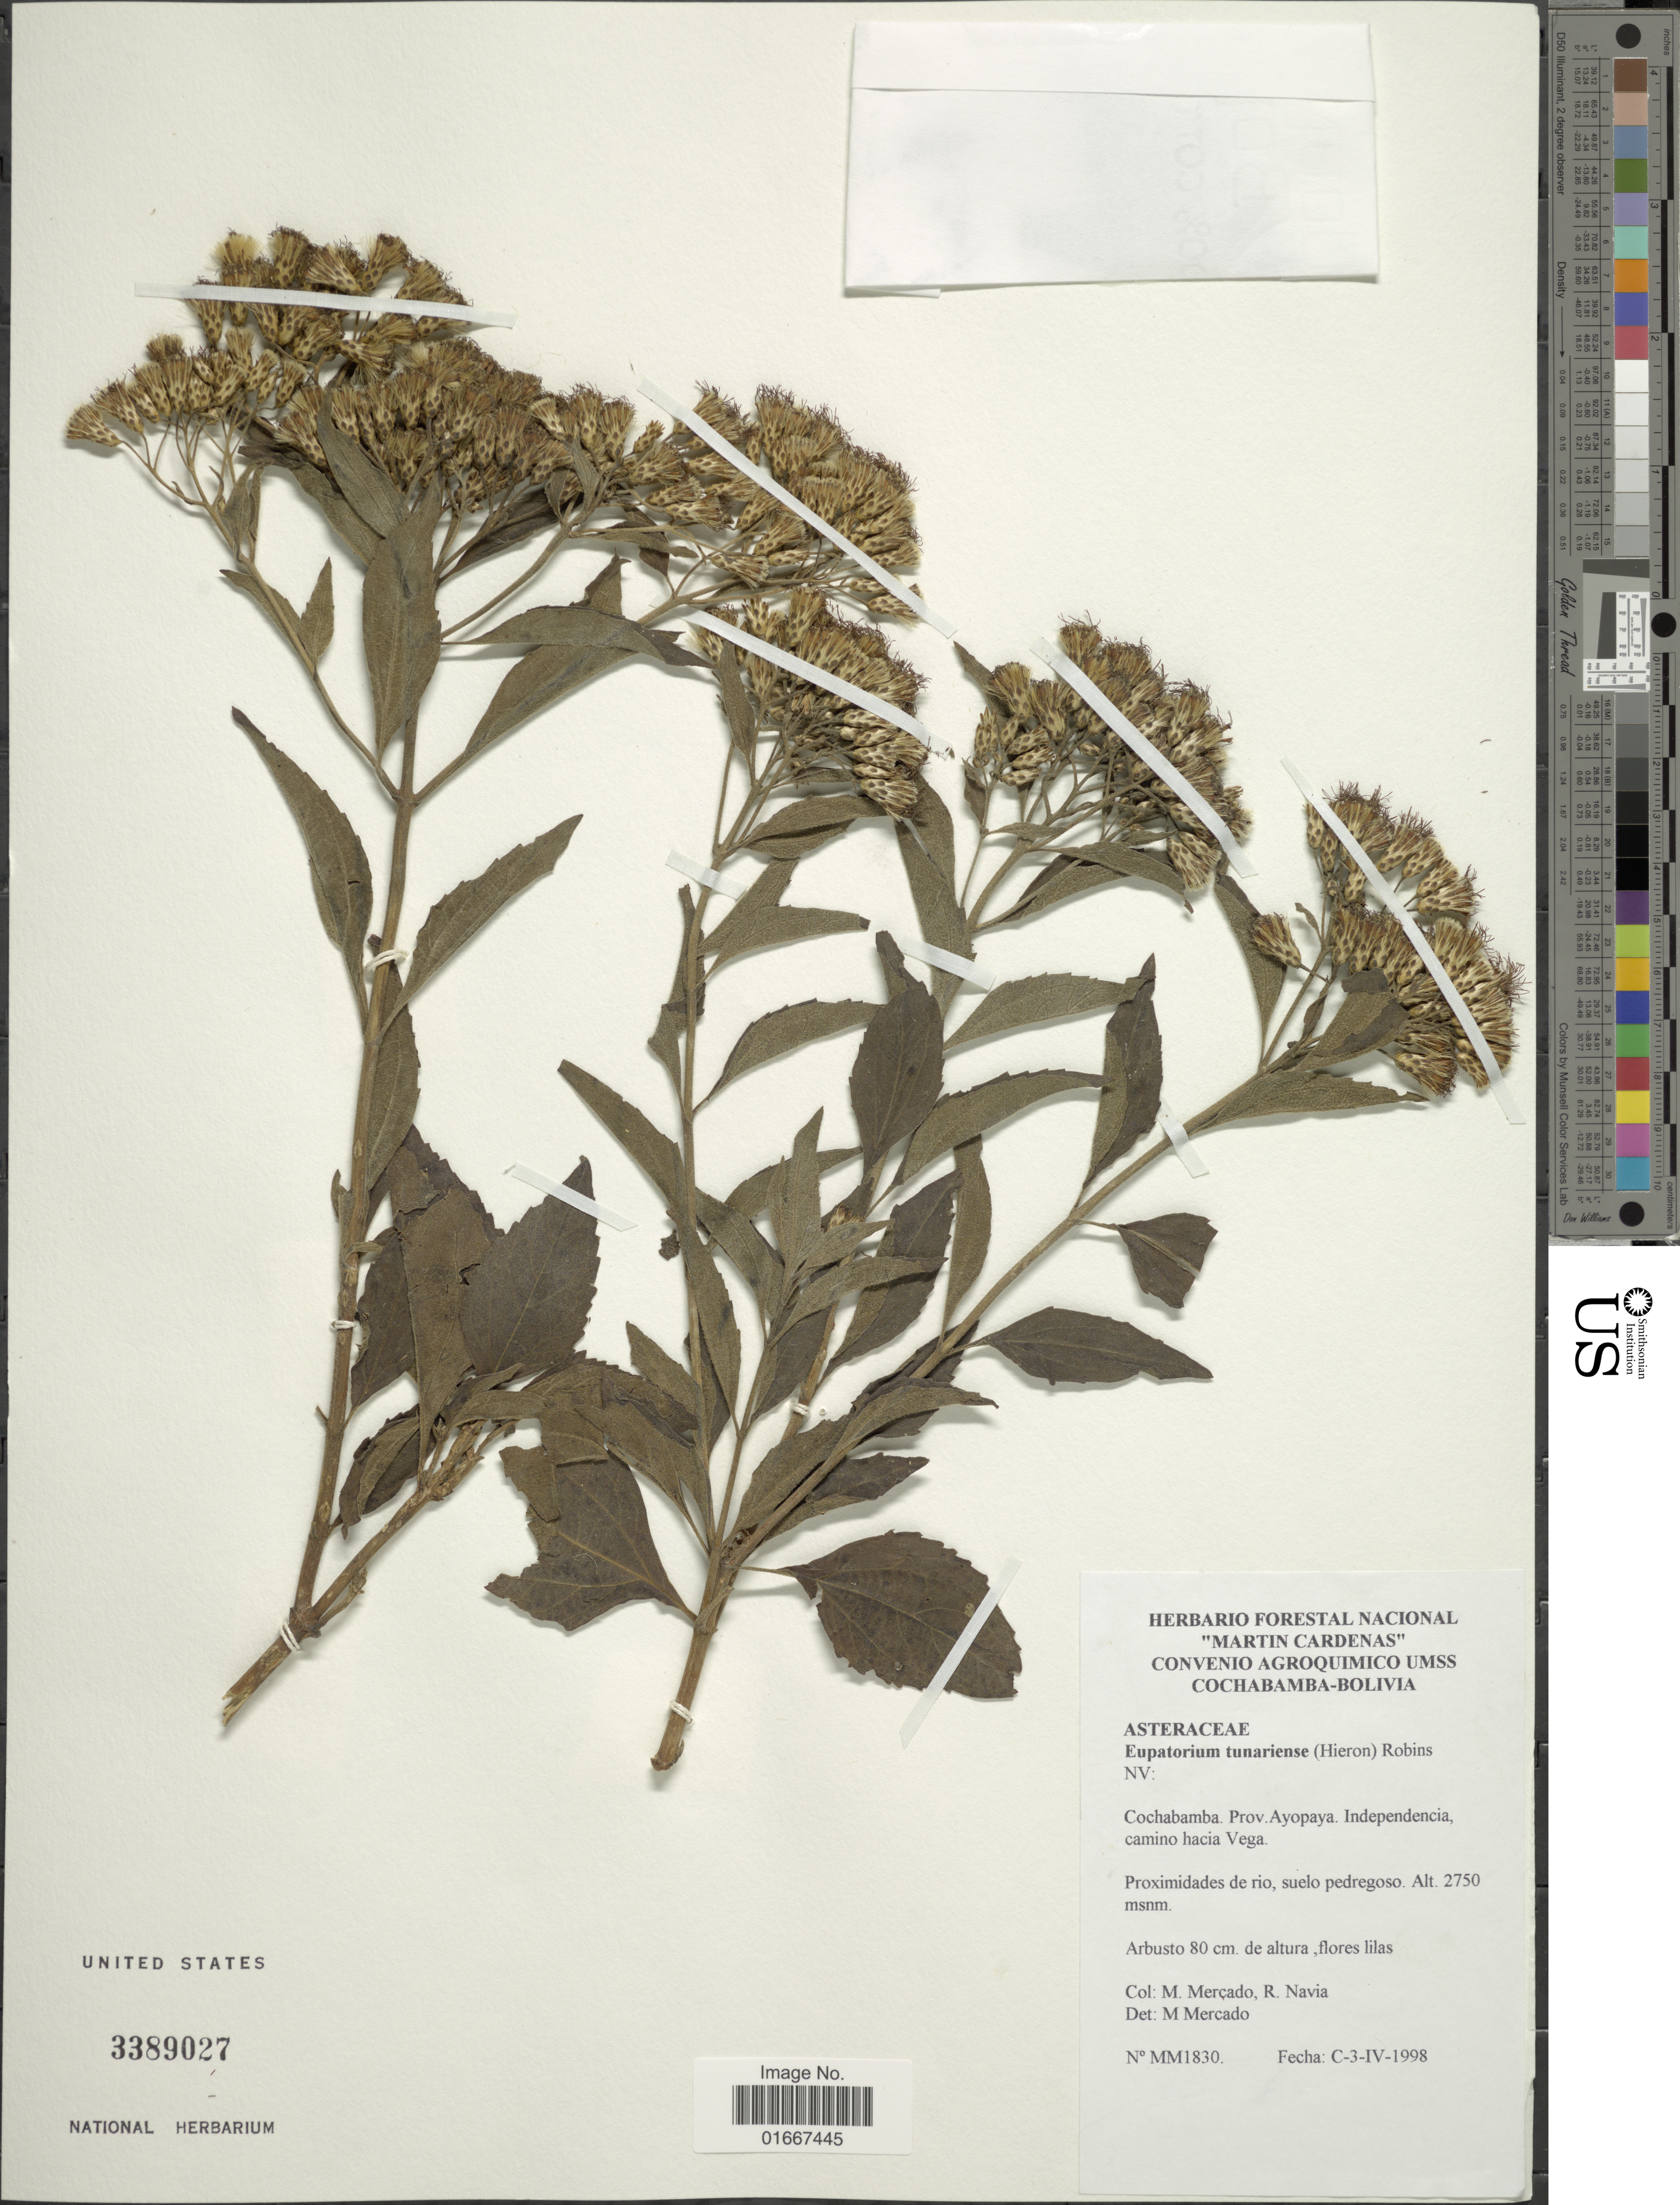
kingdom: Plantae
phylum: Tracheophyta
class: Magnoliopsida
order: Asterales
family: Asteraceae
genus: Chromolaena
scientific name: Chromolaena tunariensis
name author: (Hieron.) R.M. King & H. Rob.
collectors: M. Mercado & R. Fernández Navia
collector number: MM1830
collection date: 1998-04-03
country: Bolivia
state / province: Cochabamba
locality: Prov. Ayopaya, Independencia camino hacia Vega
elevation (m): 2750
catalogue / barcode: US 3389027